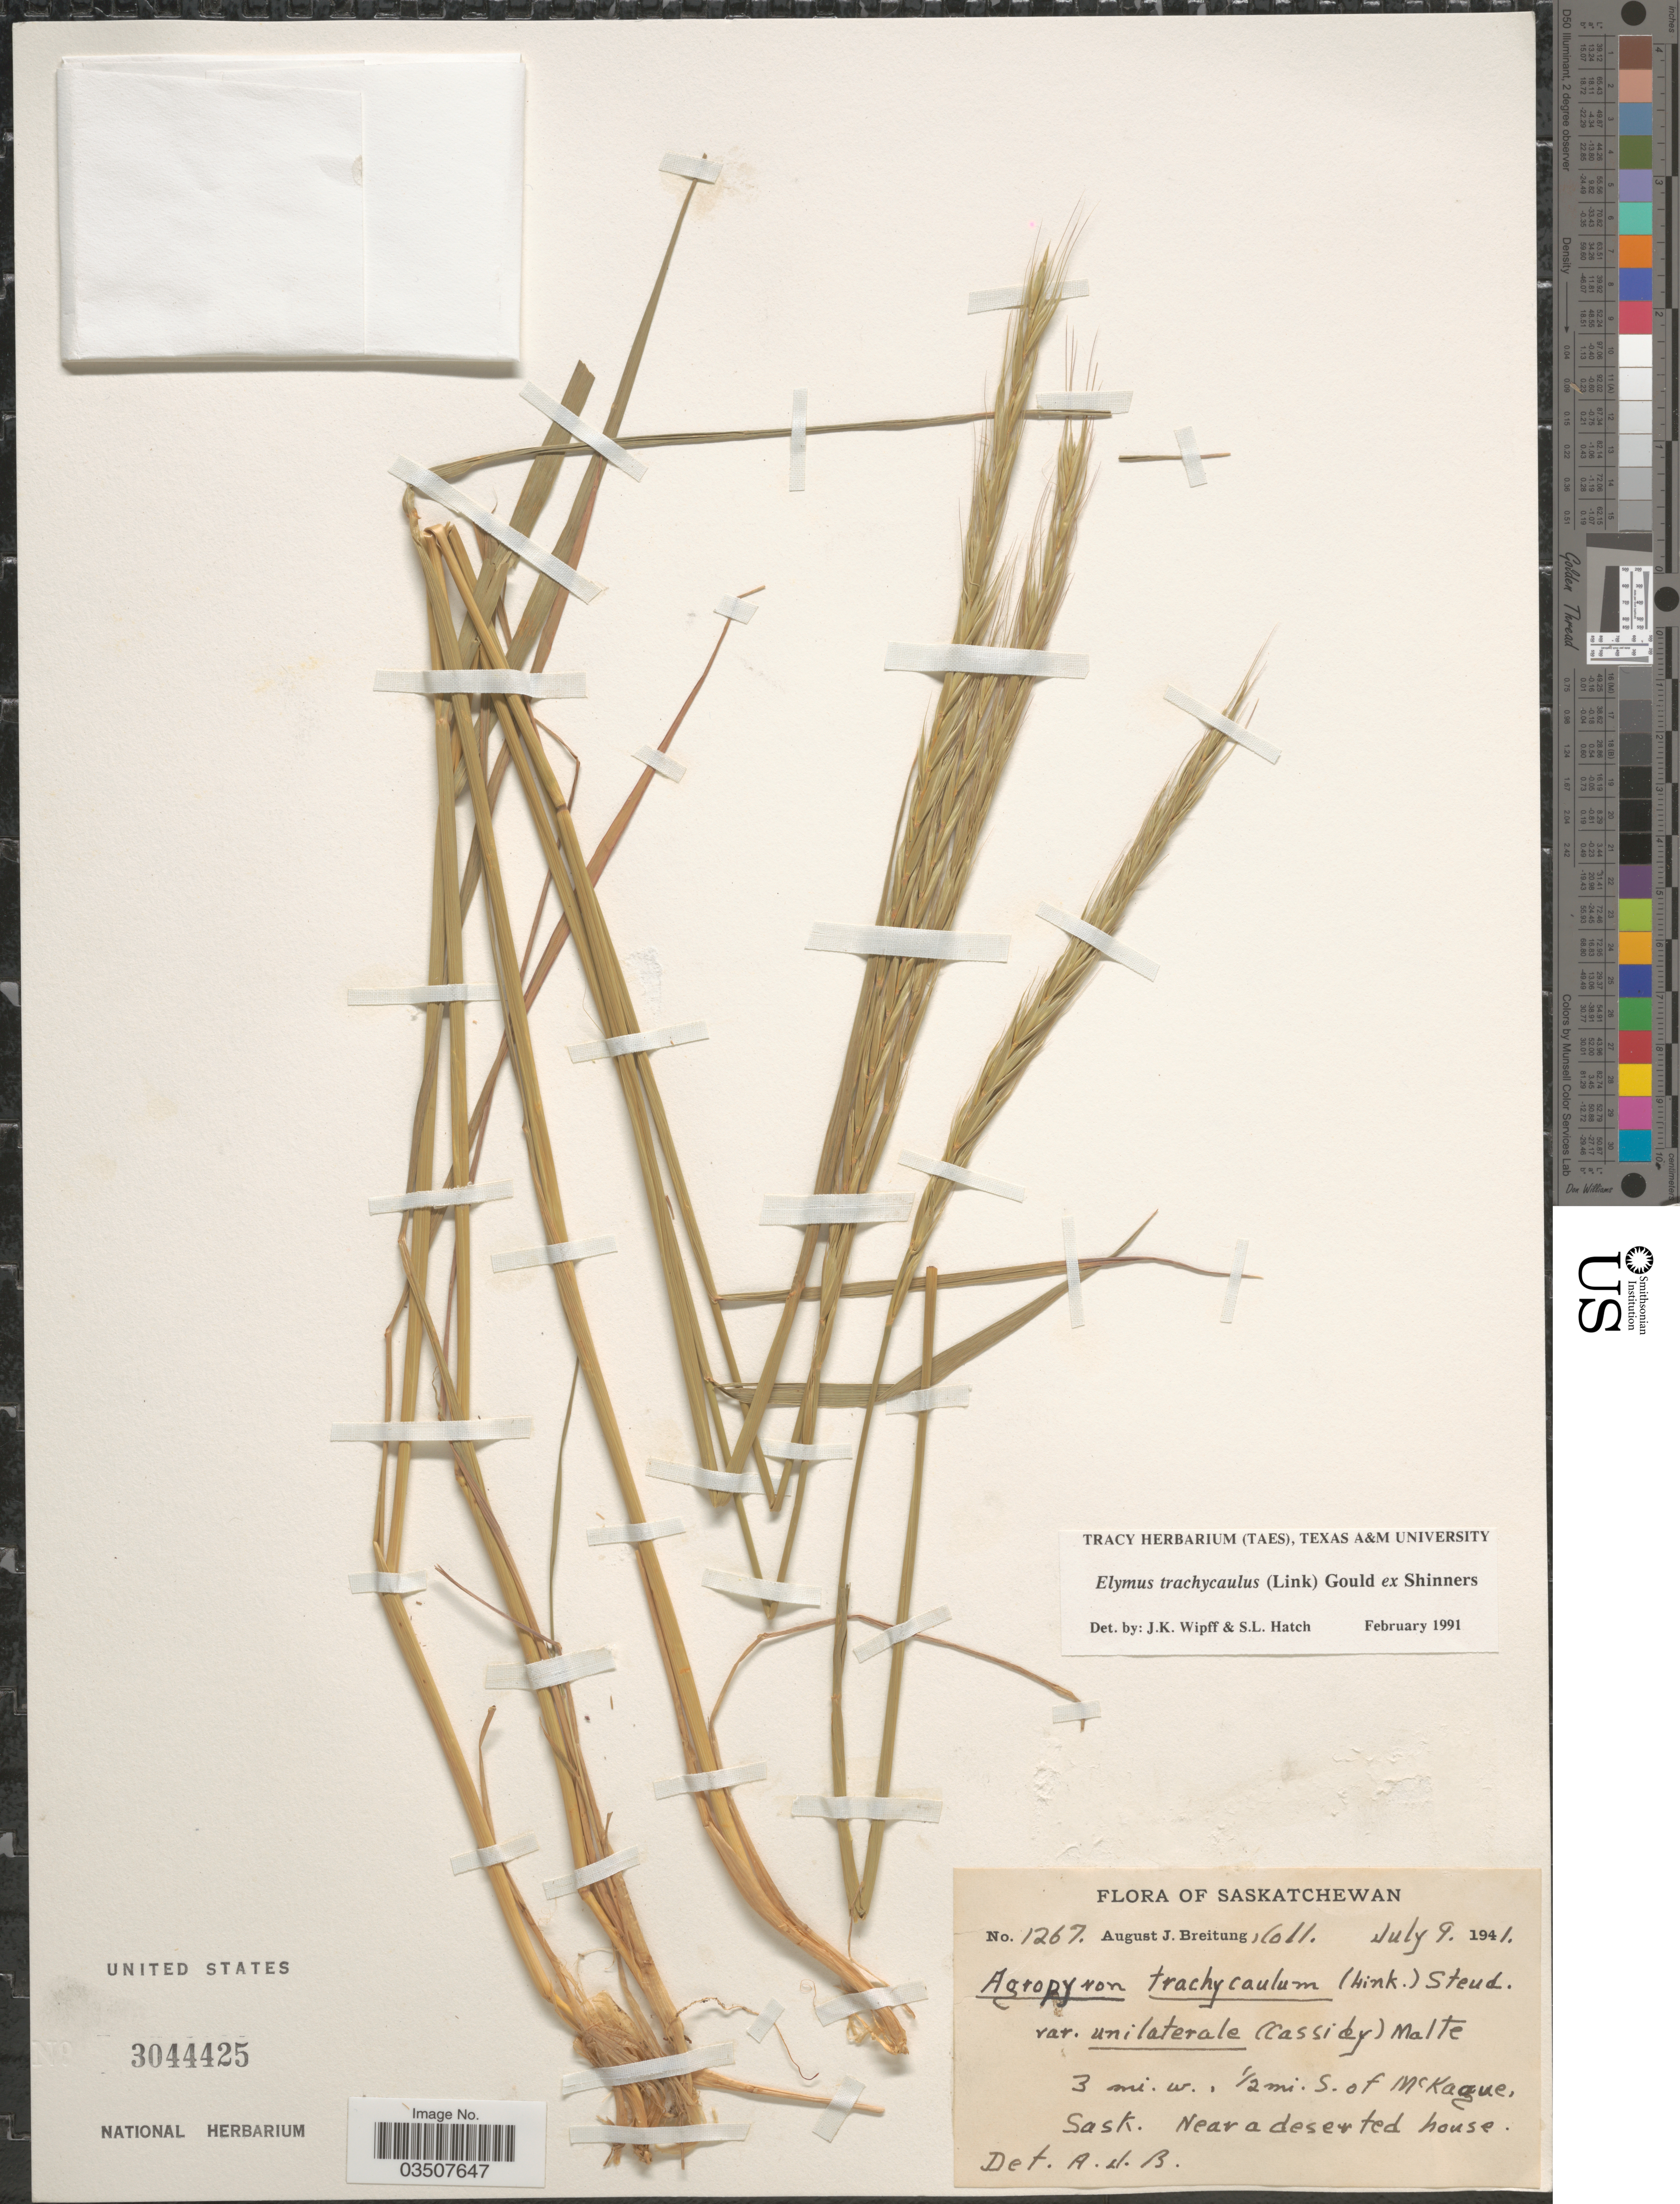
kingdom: Plantae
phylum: Tracheophyta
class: Liliopsida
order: Poales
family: Poaceae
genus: Elymus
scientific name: Elymus trachycaulus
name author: (Link) Gould ex Shinners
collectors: A. Breitung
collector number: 1267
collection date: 1941-07-09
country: Canada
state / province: Saskatchewan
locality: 3 mi. w., ½ mi. S. of McKague. Near a deserted house.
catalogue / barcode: US 3044425